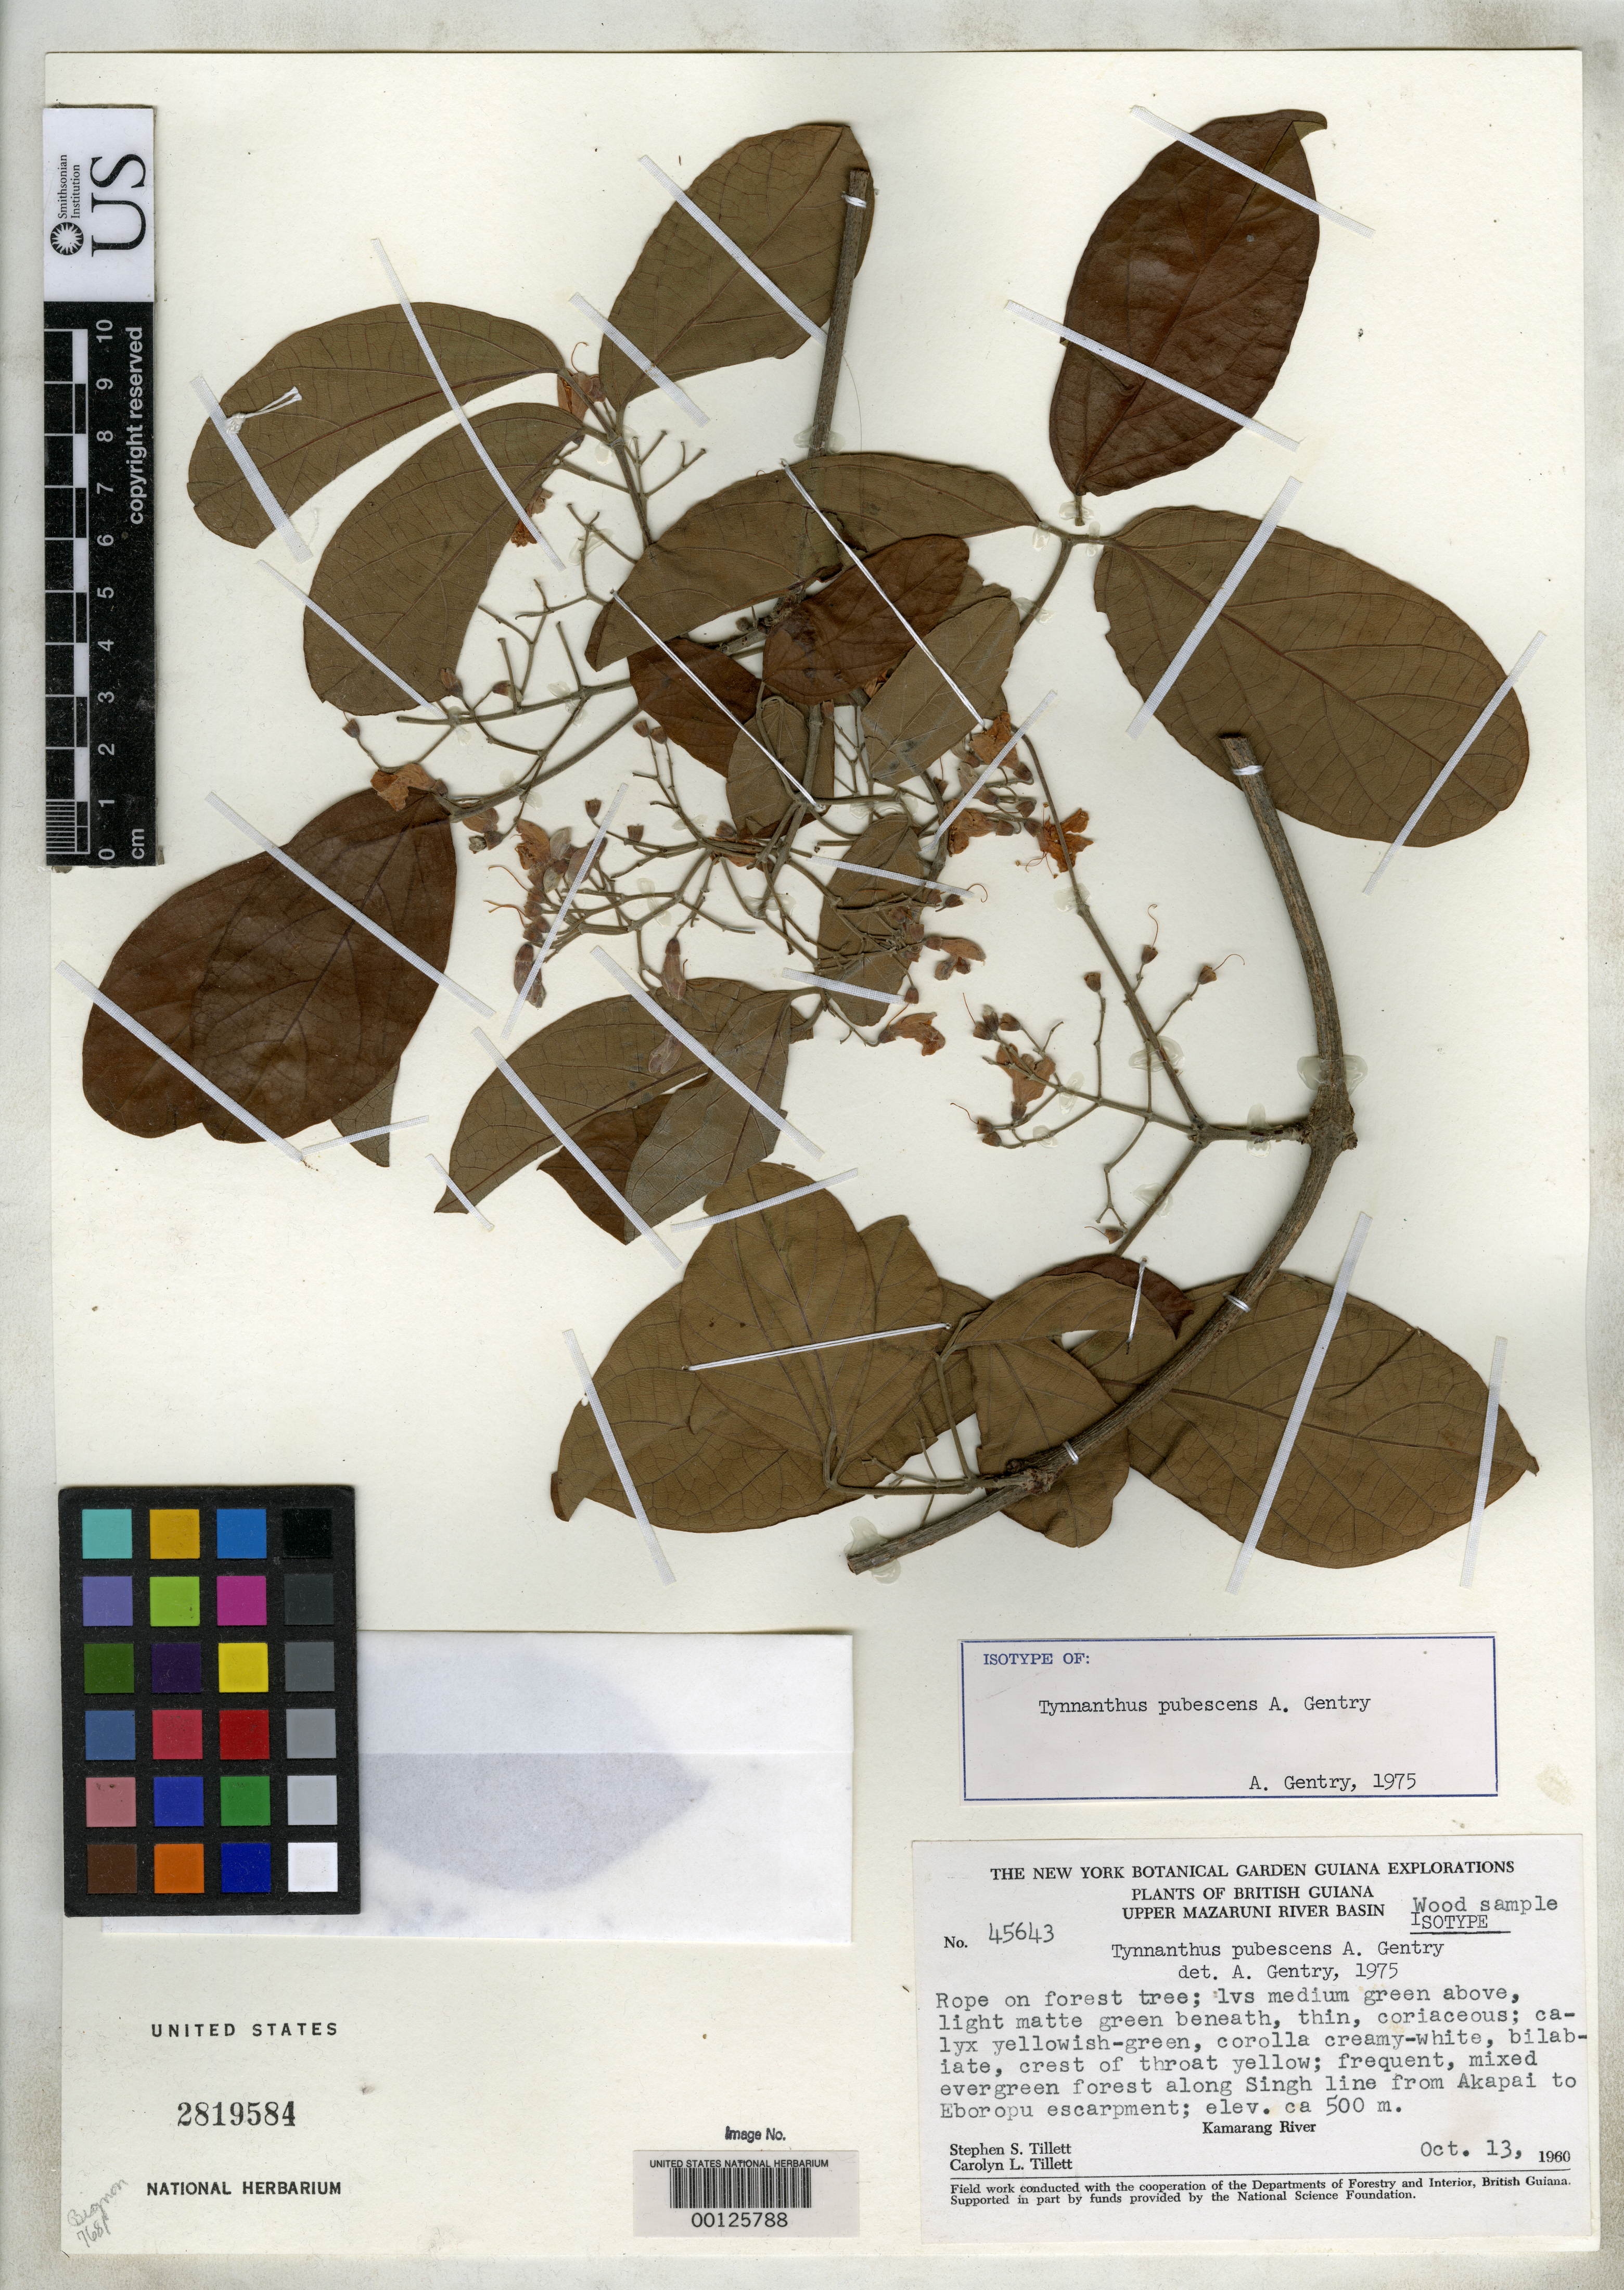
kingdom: Plantae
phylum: Tracheophyta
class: Magnoliopsida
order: Lamiales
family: Bignoniaceae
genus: Tynnanthus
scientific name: Tynnanthus pubescens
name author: A.H. Gentry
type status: Isotype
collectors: S. S. Tillett & C. L. Tillett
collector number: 45643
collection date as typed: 13 Oct 1960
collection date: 1960-10-13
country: Guyana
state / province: Cuyuni-Mazaruni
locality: Upper Mazaruni River basin, Kamarang River.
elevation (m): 500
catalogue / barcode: US 2819584